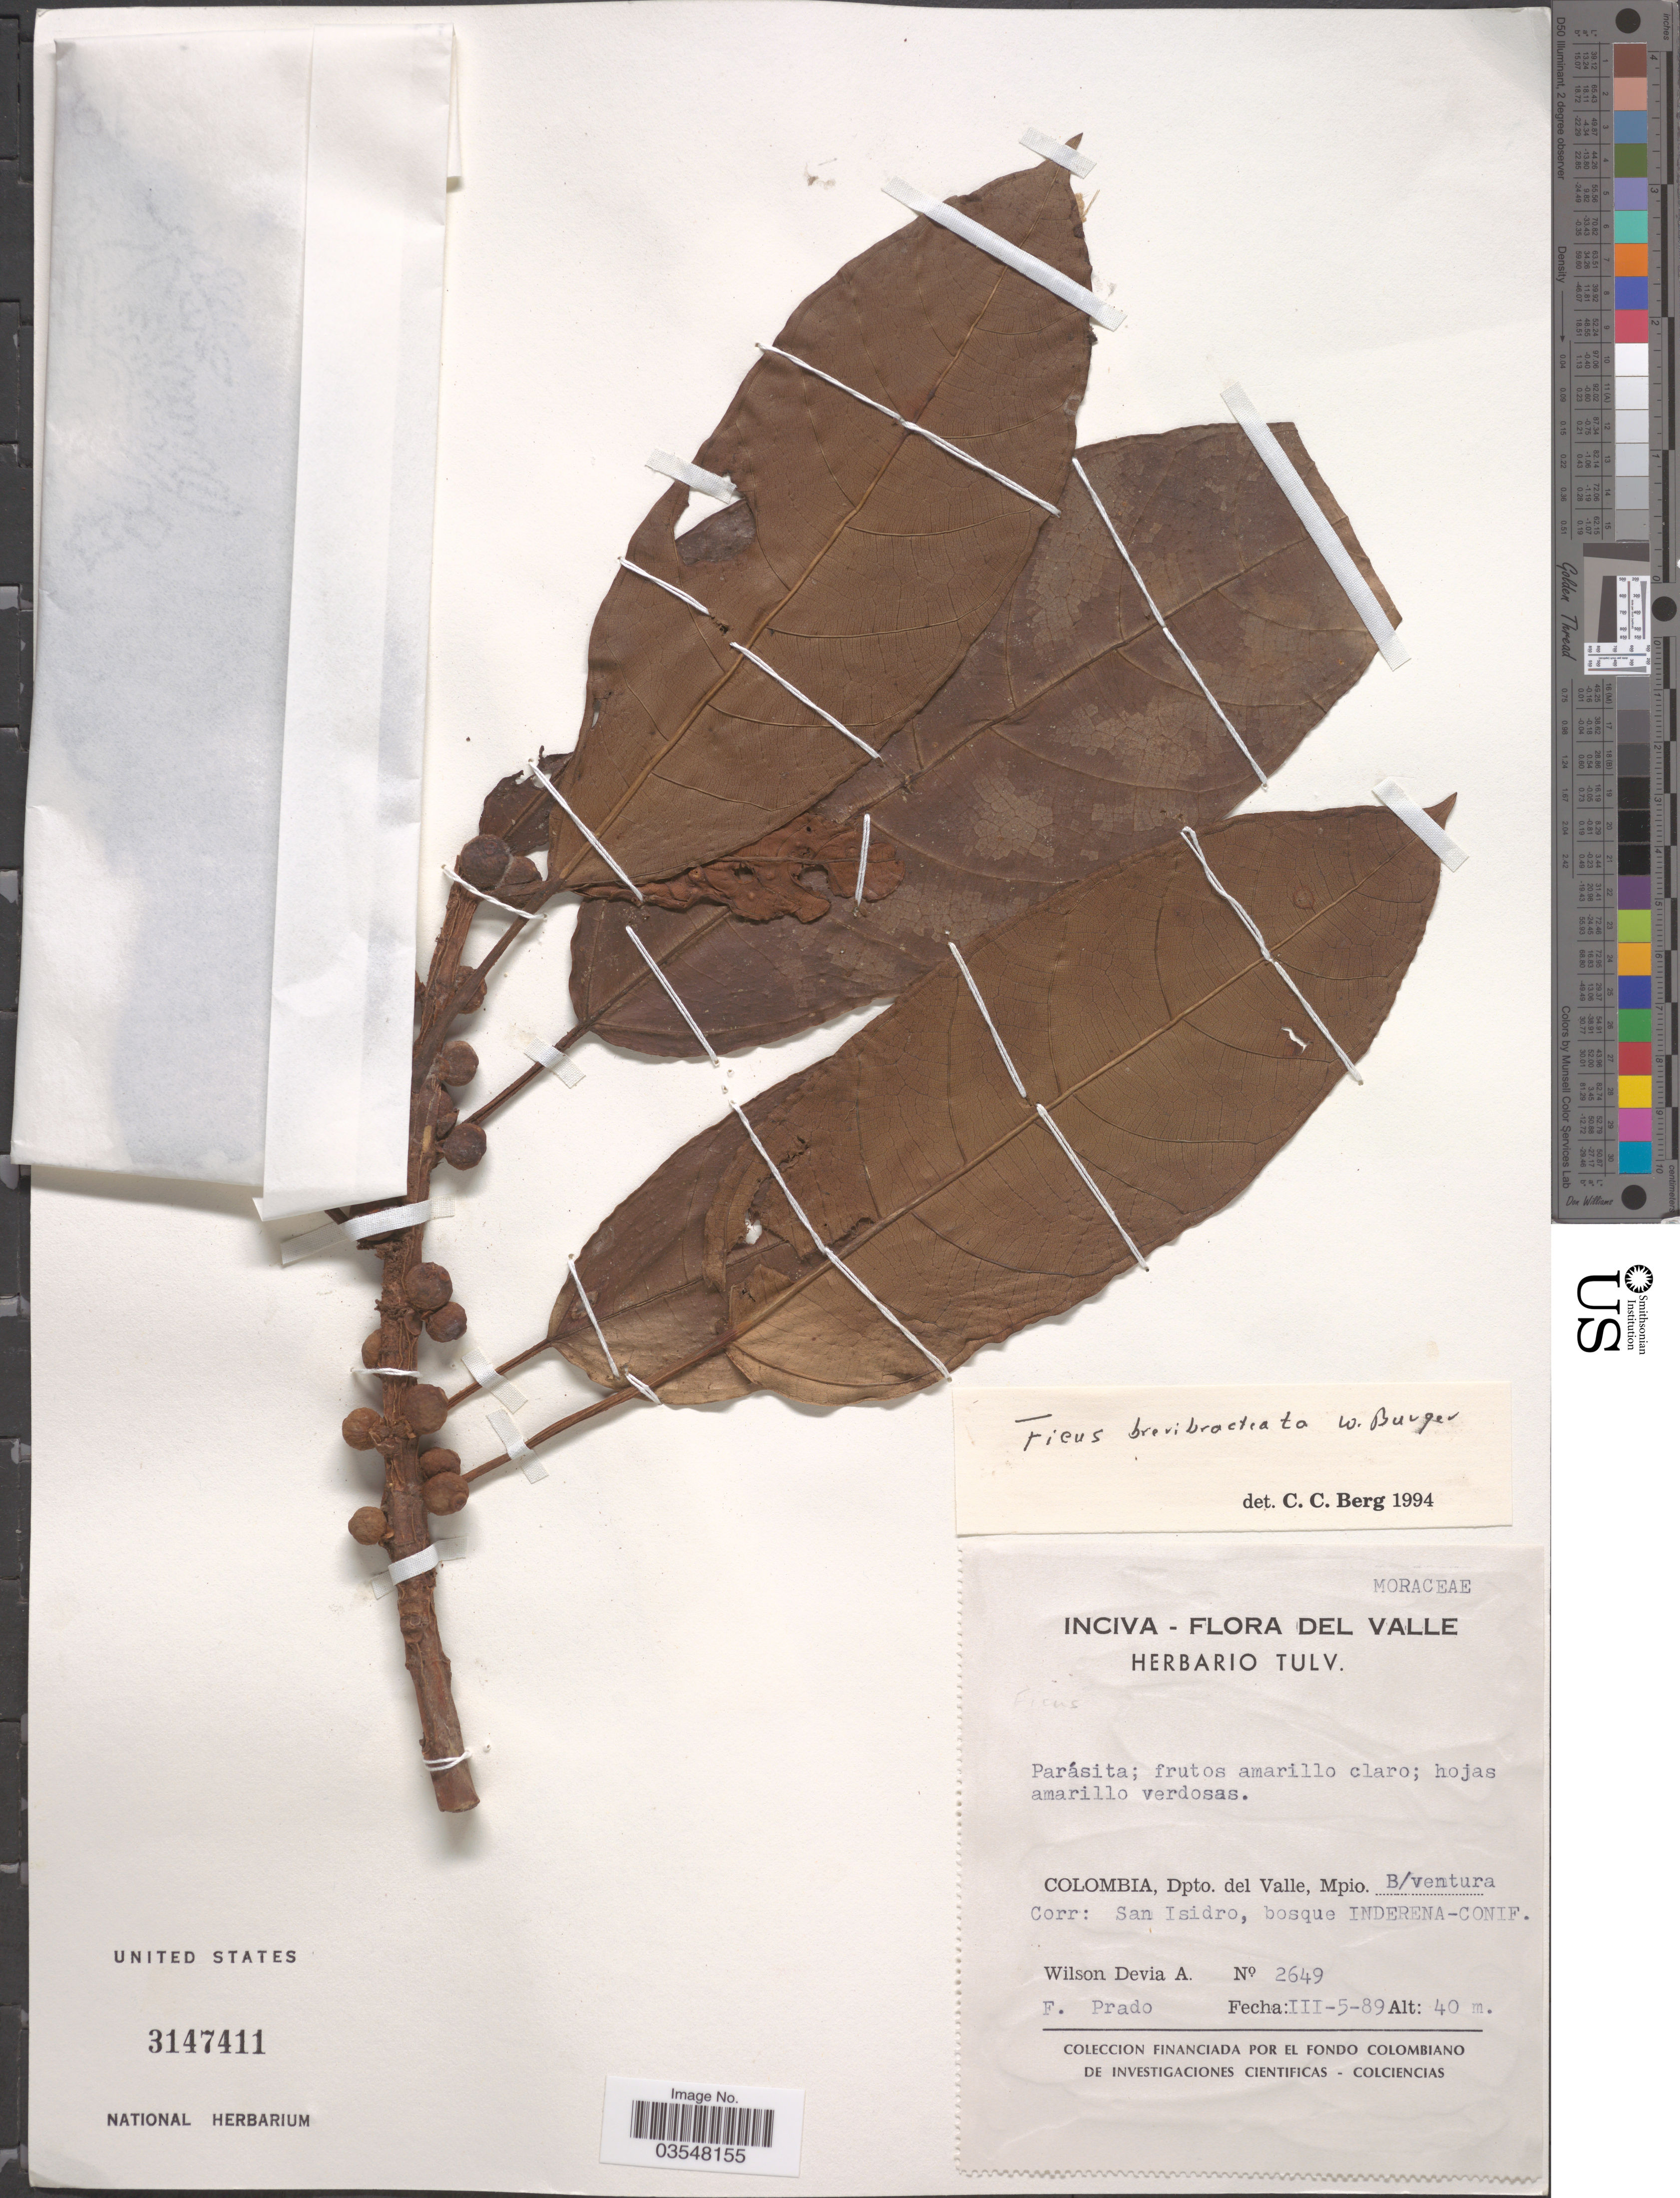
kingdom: Plantae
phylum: Tracheophyta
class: Magnoliopsida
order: Rosales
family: Moraceae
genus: Ficus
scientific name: Ficus brevibracteata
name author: W.C. Burger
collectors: W. Devia A. & F. Prado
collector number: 2649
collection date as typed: Transcribed d/m/y: 5/3/89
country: Colombia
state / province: Valle del Cauca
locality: Dpto. del Valle, Mpio. B/ventura. Corr: San Isidro, bosque Inderena-Conif.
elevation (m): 40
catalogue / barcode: US 3147411